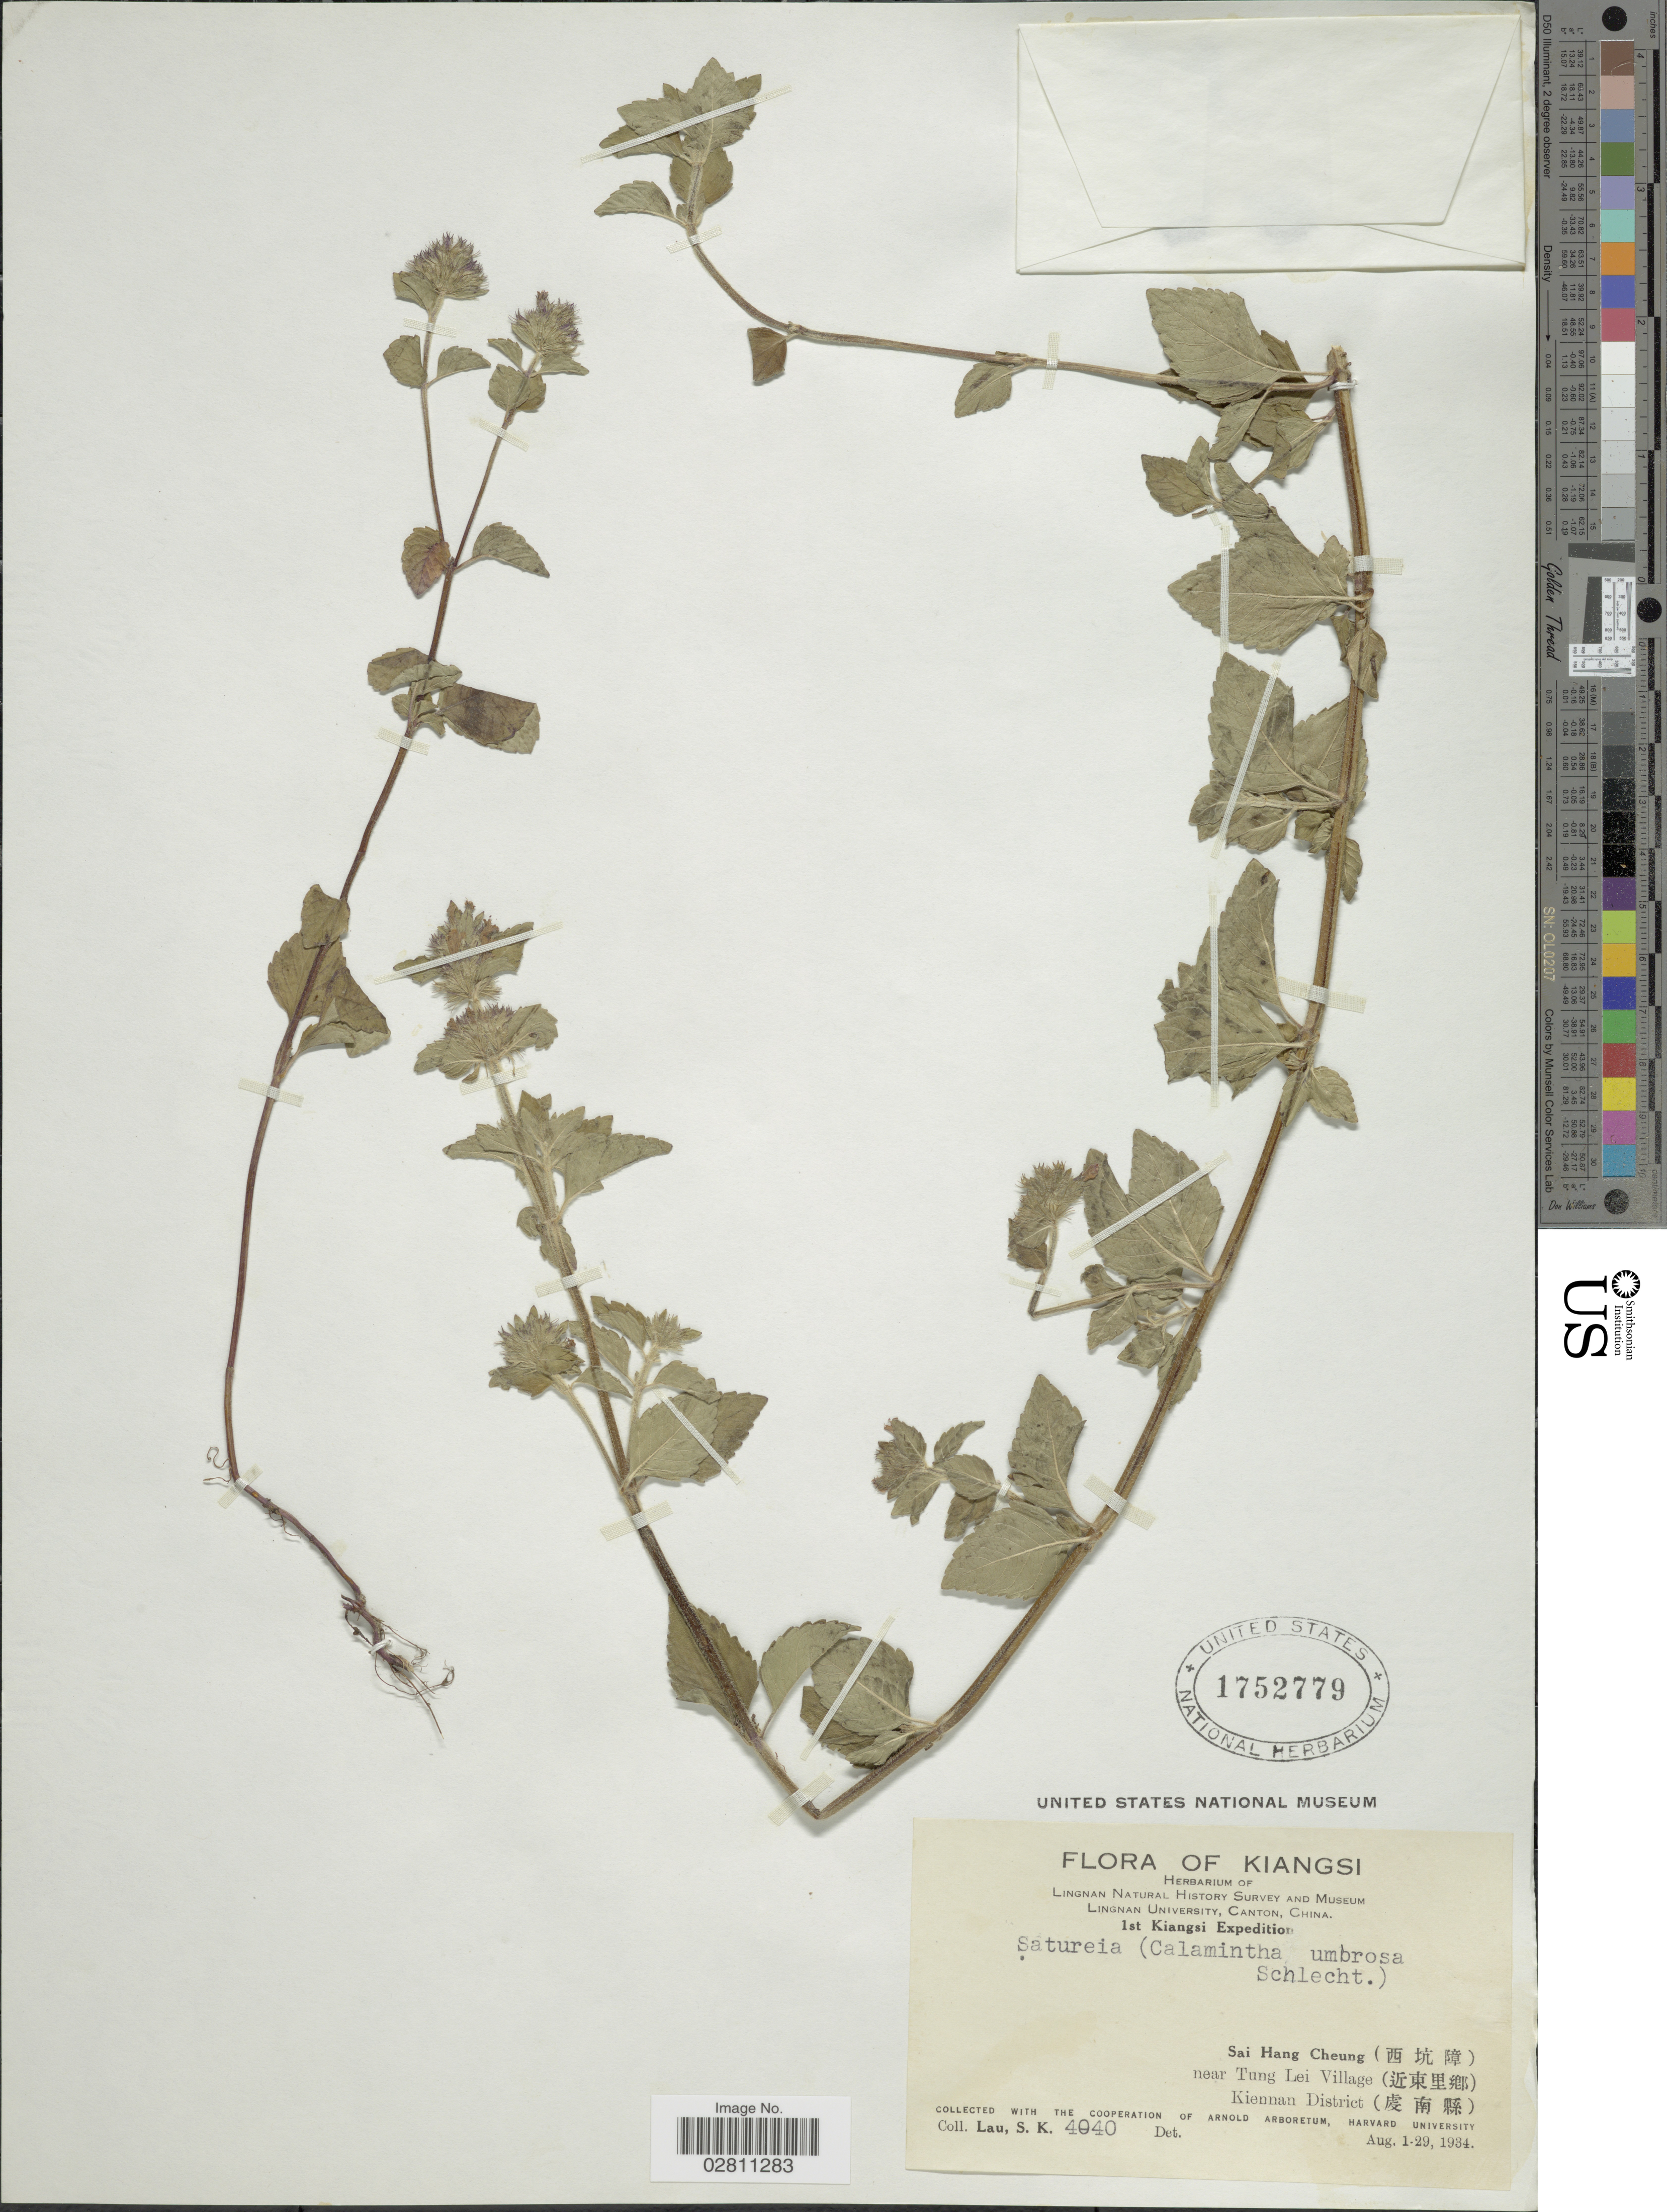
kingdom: Plantae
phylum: Tracheophyta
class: Magnoliopsida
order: Lamiales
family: Lamiaceae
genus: Clinopodium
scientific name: Clinopodium umbrosum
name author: (M. Bieb.) C. Koch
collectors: S. K. Lau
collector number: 4040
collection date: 1934-08-01/1934-08-29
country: China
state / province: Jiangxi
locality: Kiangsi, Sai Hang Cheung, near Tung Lei Village, Kiennan District.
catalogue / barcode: US 1752779